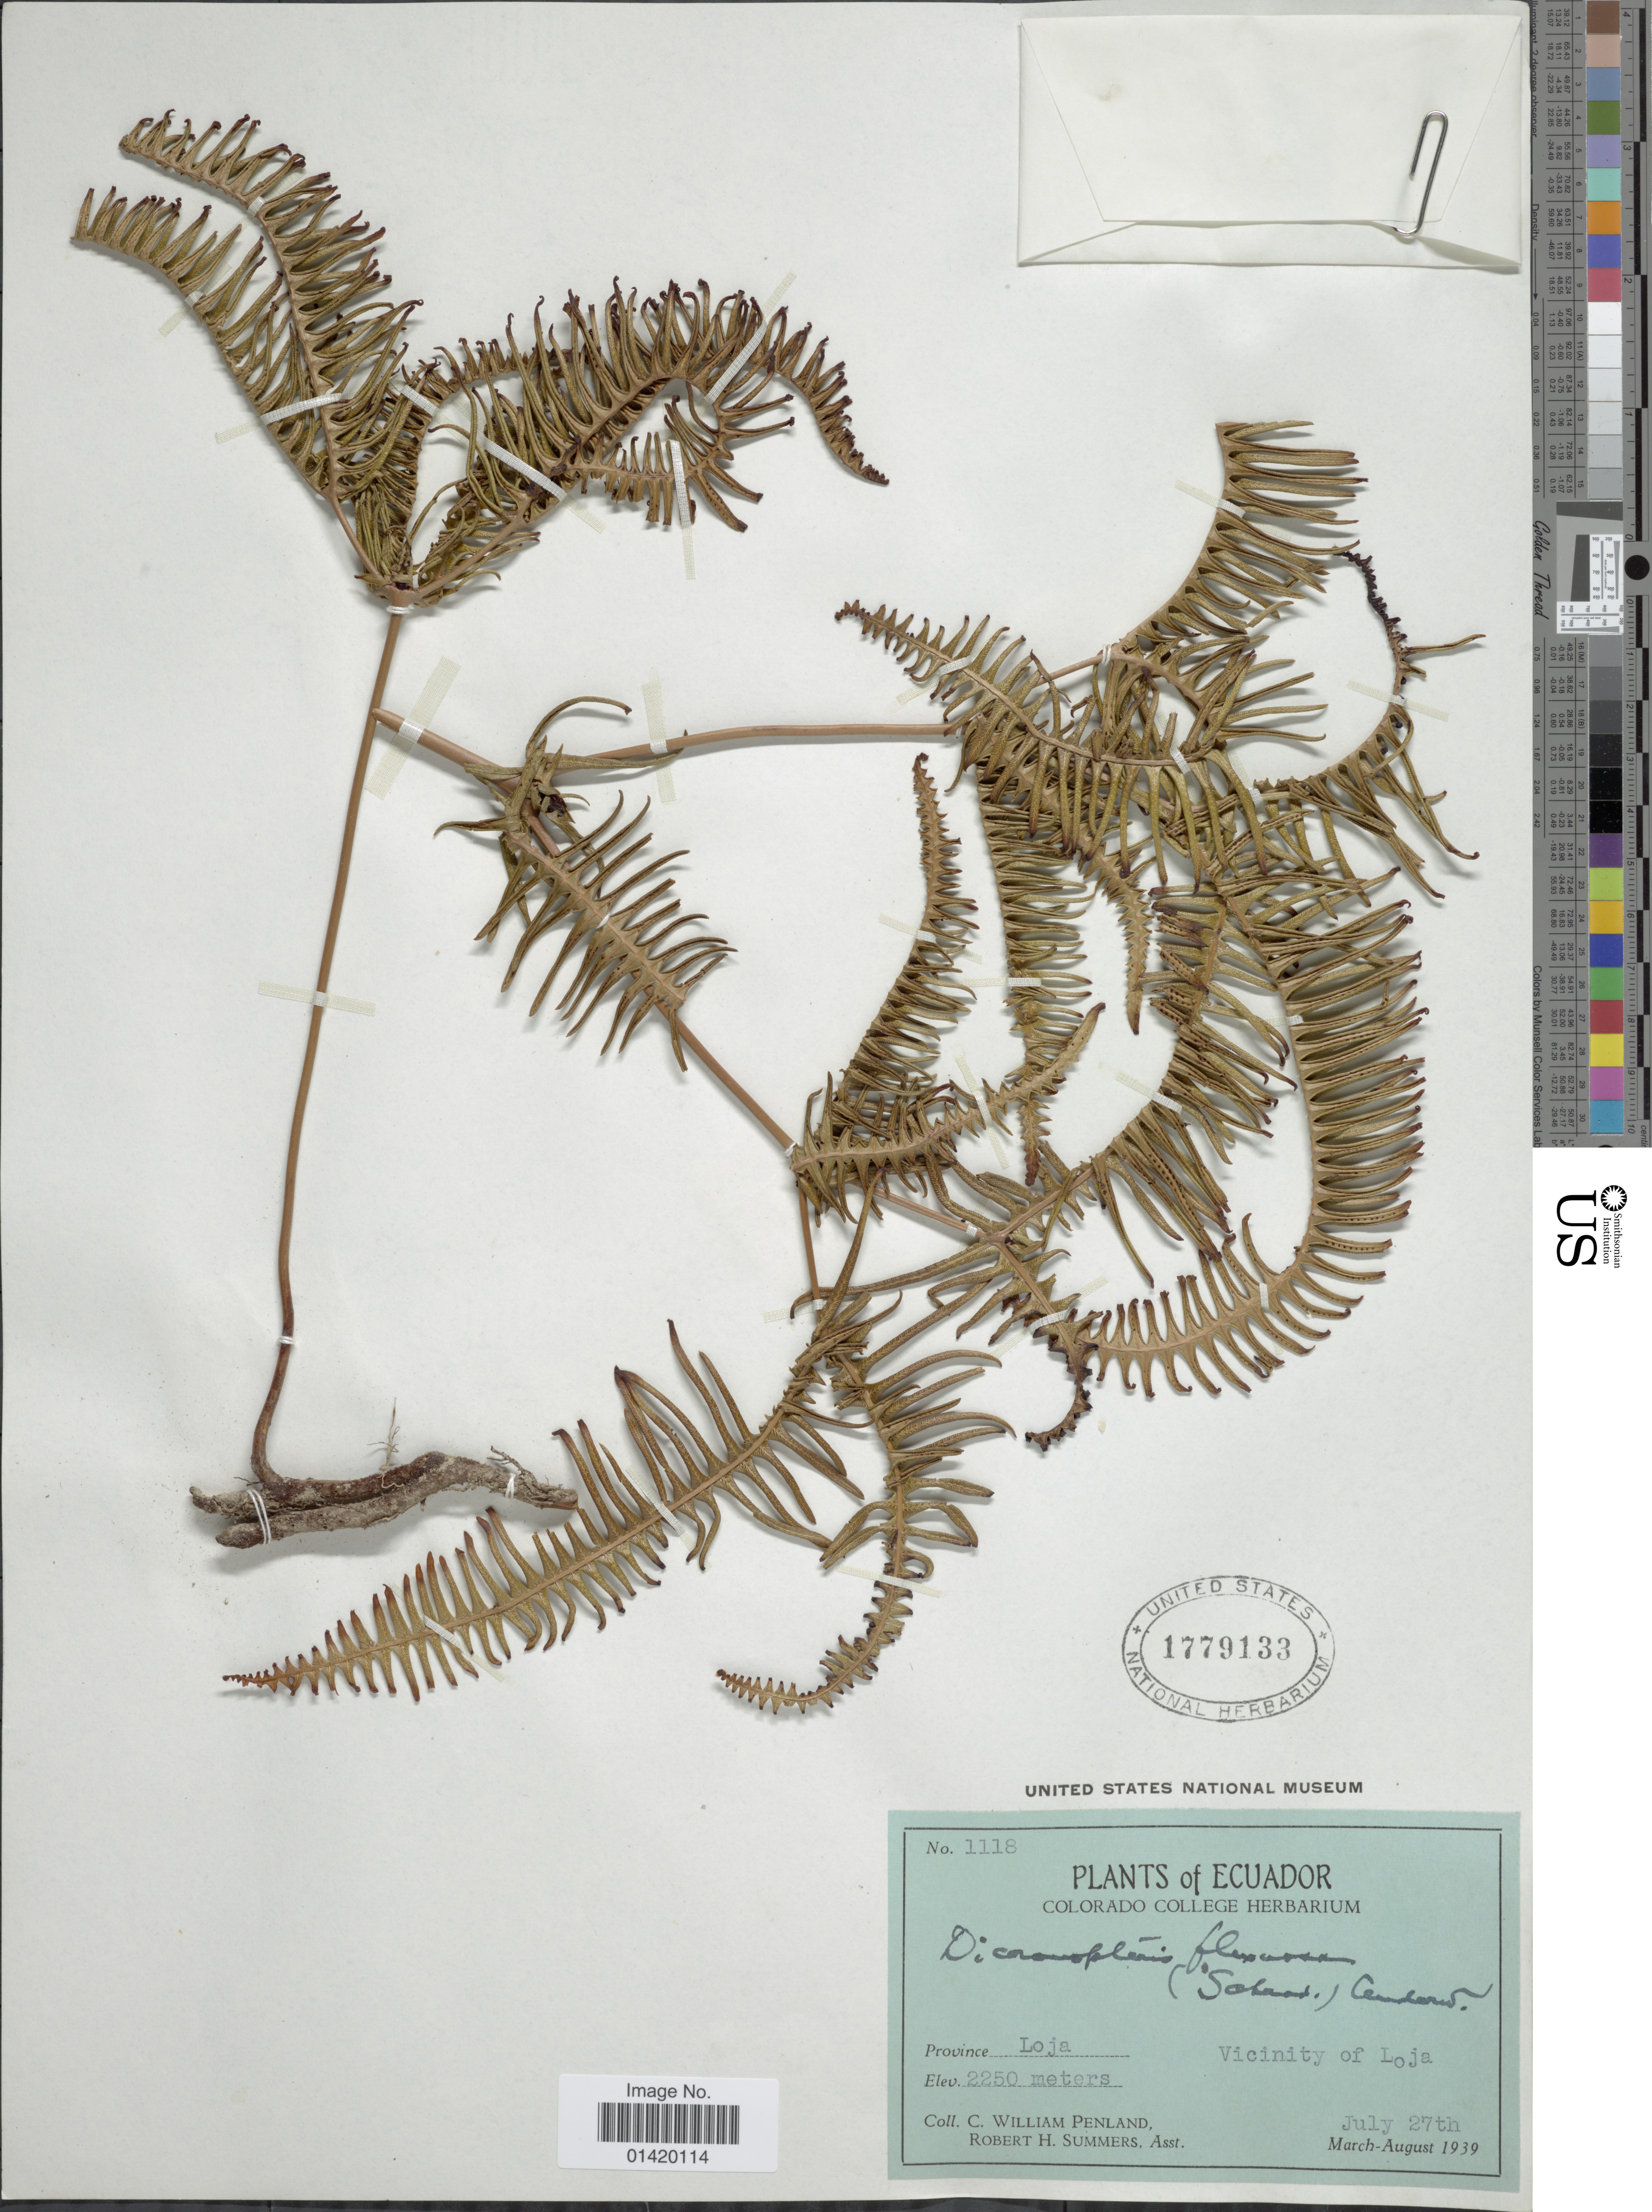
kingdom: Plantae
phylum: Tracheophyta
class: Polypodiopsida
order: Gleicheniales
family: Gleicheniaceae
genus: Dicranopteris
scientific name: Dicranopteris flexuosa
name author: (Schrad.) Underw.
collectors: C. W. Penland & R. Summers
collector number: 1118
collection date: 1939-07-27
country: Ecuador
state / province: Loja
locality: Vicinity of Loja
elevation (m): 2250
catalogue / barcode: US 1779133